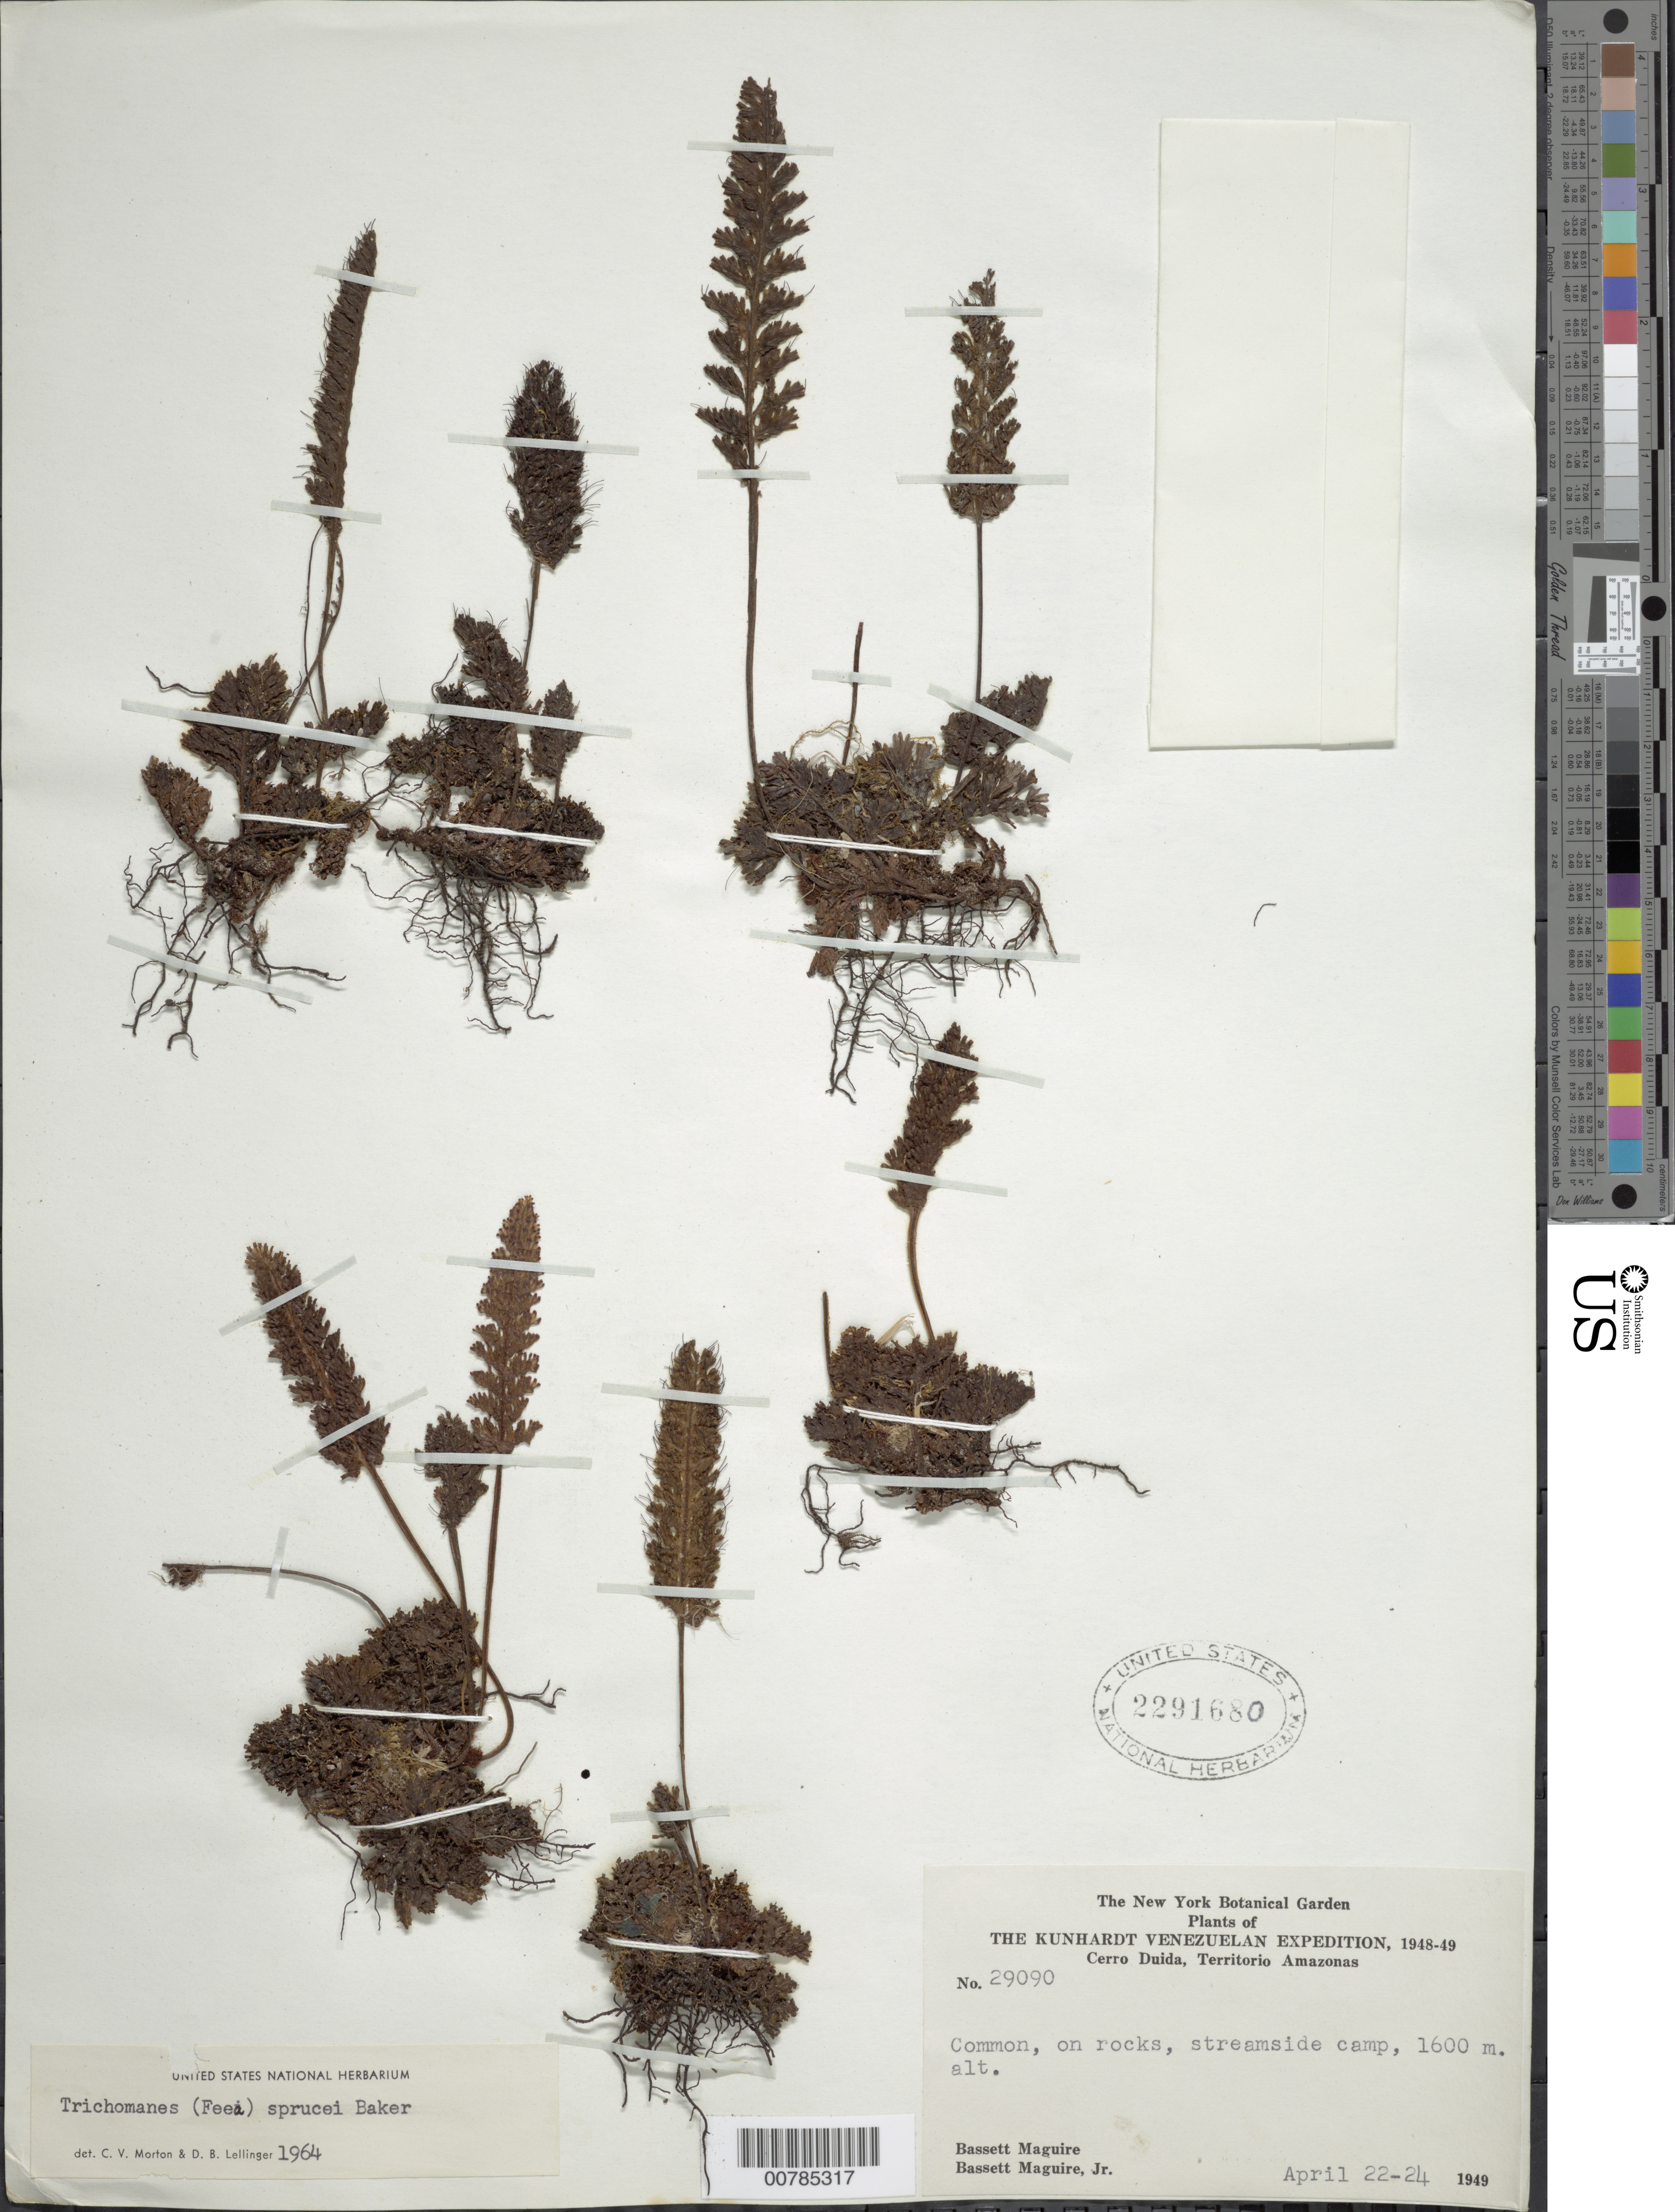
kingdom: Plantae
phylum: Tracheophyta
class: Polypodiopsida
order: Hymenophyllales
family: Hymenophyllaceae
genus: Trichomanes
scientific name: Trichomanes spruceanum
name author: Hook.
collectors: B. Maguire & B. Maguire Jr.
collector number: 29090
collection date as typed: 22-Apr-49 to 24-Apr-49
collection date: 1949-04-22/1949-04-24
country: Venezuela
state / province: Amazonas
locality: Cerro Duida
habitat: Rocks, streamside camp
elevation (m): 1600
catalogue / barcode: US 2291680